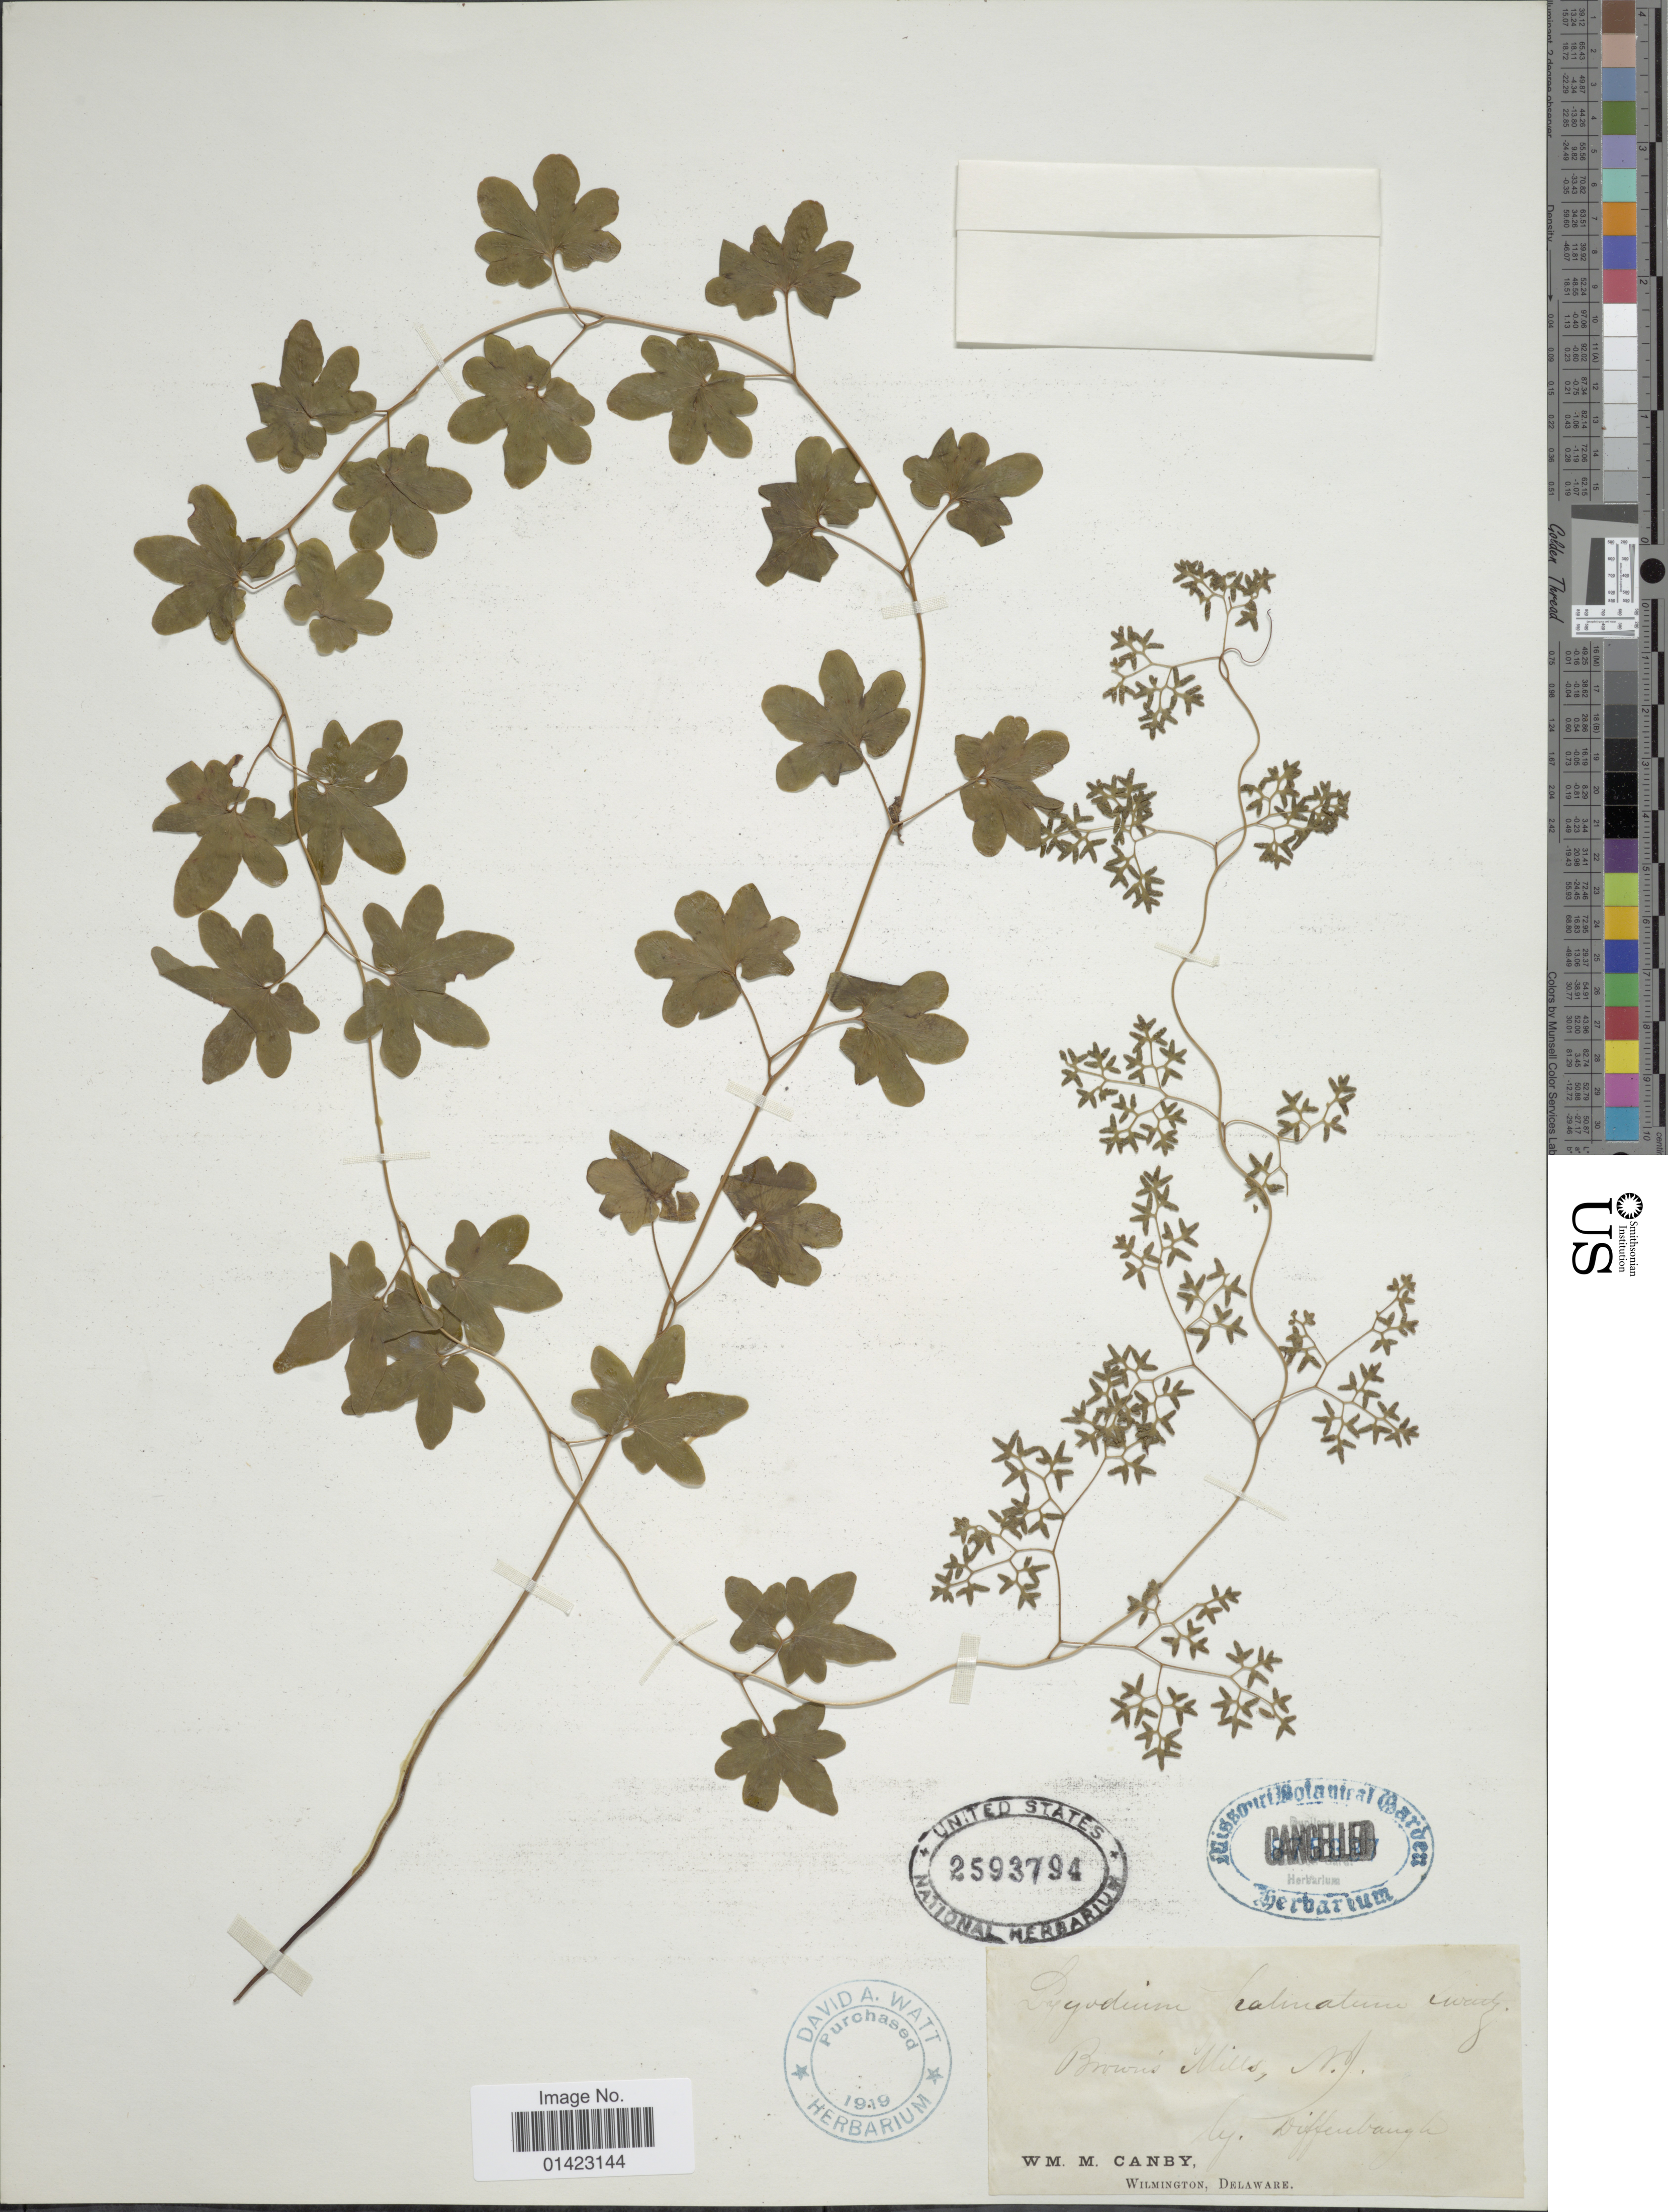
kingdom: Plantae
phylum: Tracheophyta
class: Polypodiopsida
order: Schizaeales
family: Lygodiaceae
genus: Lygodium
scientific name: Lygodium palmatum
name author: (Bernh.) Sw.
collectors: Diffenbaugh & W. M. Canby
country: United States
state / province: New Jersey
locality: Browns Mills, N.J.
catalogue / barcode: US 2593794